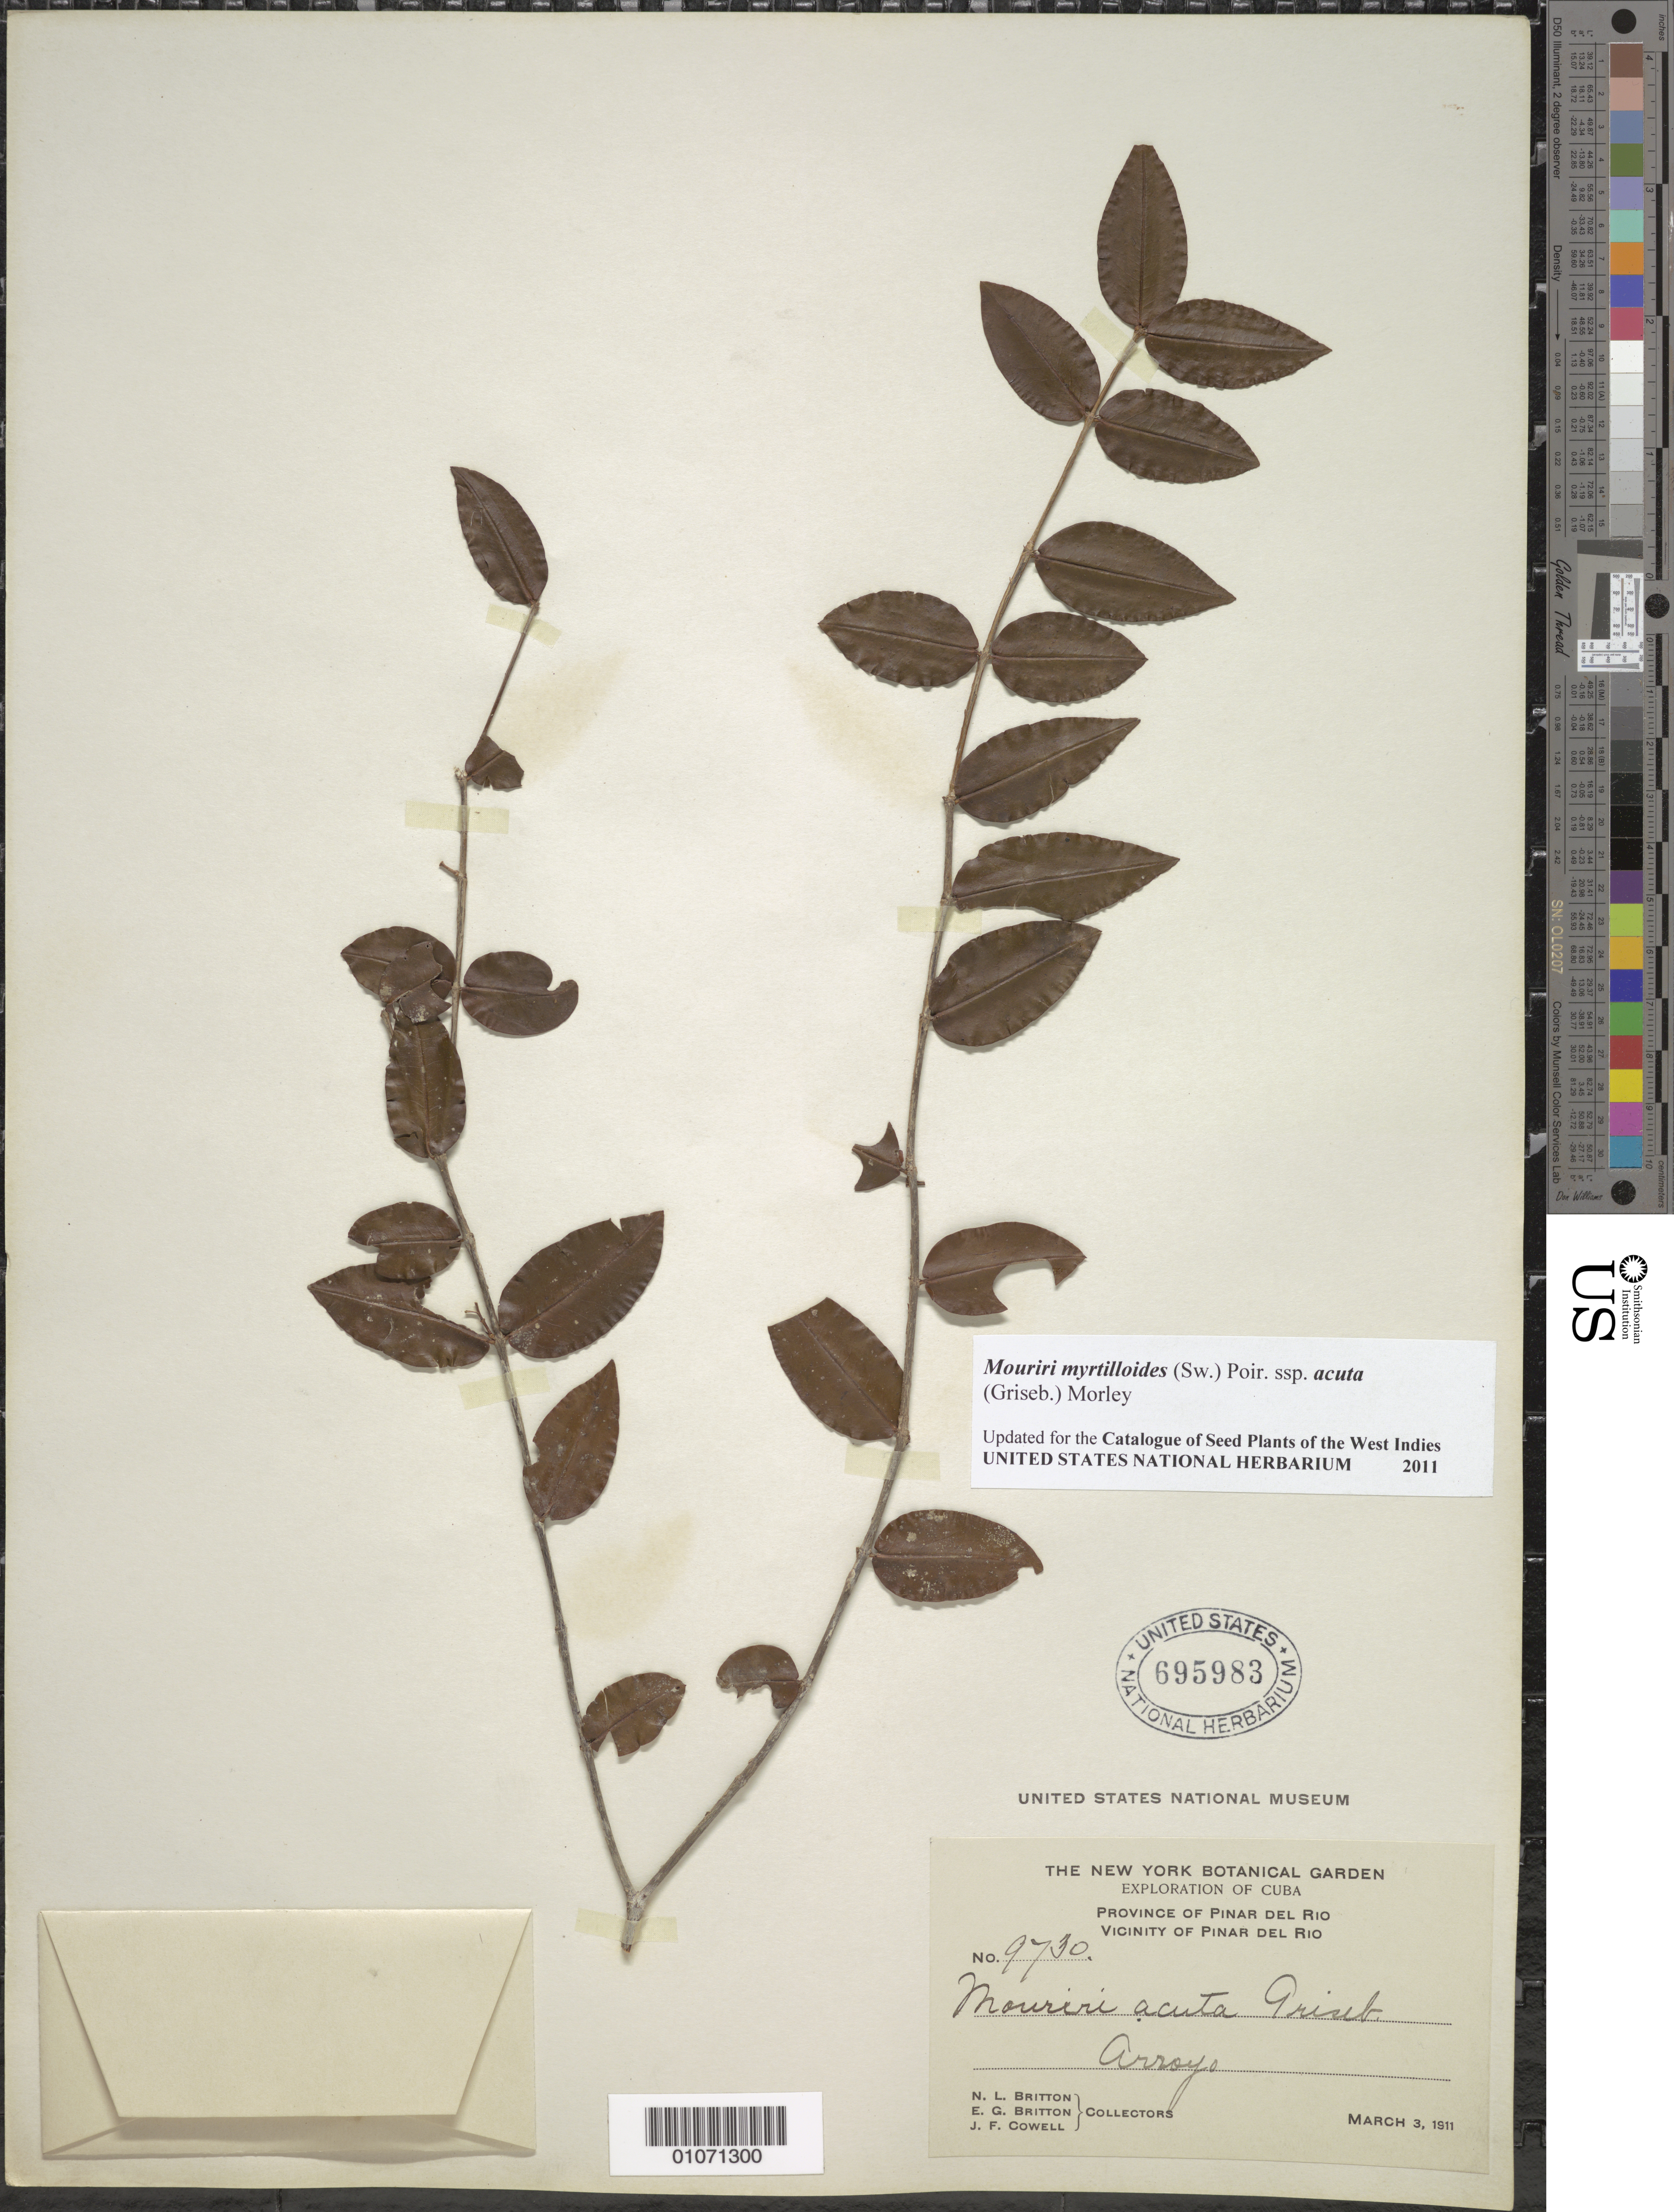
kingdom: Plantae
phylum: Tracheophyta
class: Magnoliopsida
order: Myrtales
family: Melastomataceae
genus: Mouriri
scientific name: Mouriri myrtilloides subsp. acuta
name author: (Griseb.) Morley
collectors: N. Britton, E. G. Britton & J. F. Cowell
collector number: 9730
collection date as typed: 03 Mar 1911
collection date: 1911-03-03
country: Cuba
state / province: Pinar del Río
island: Cuba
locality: Pinar del Río vicinity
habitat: Arroyo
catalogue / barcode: US 695983